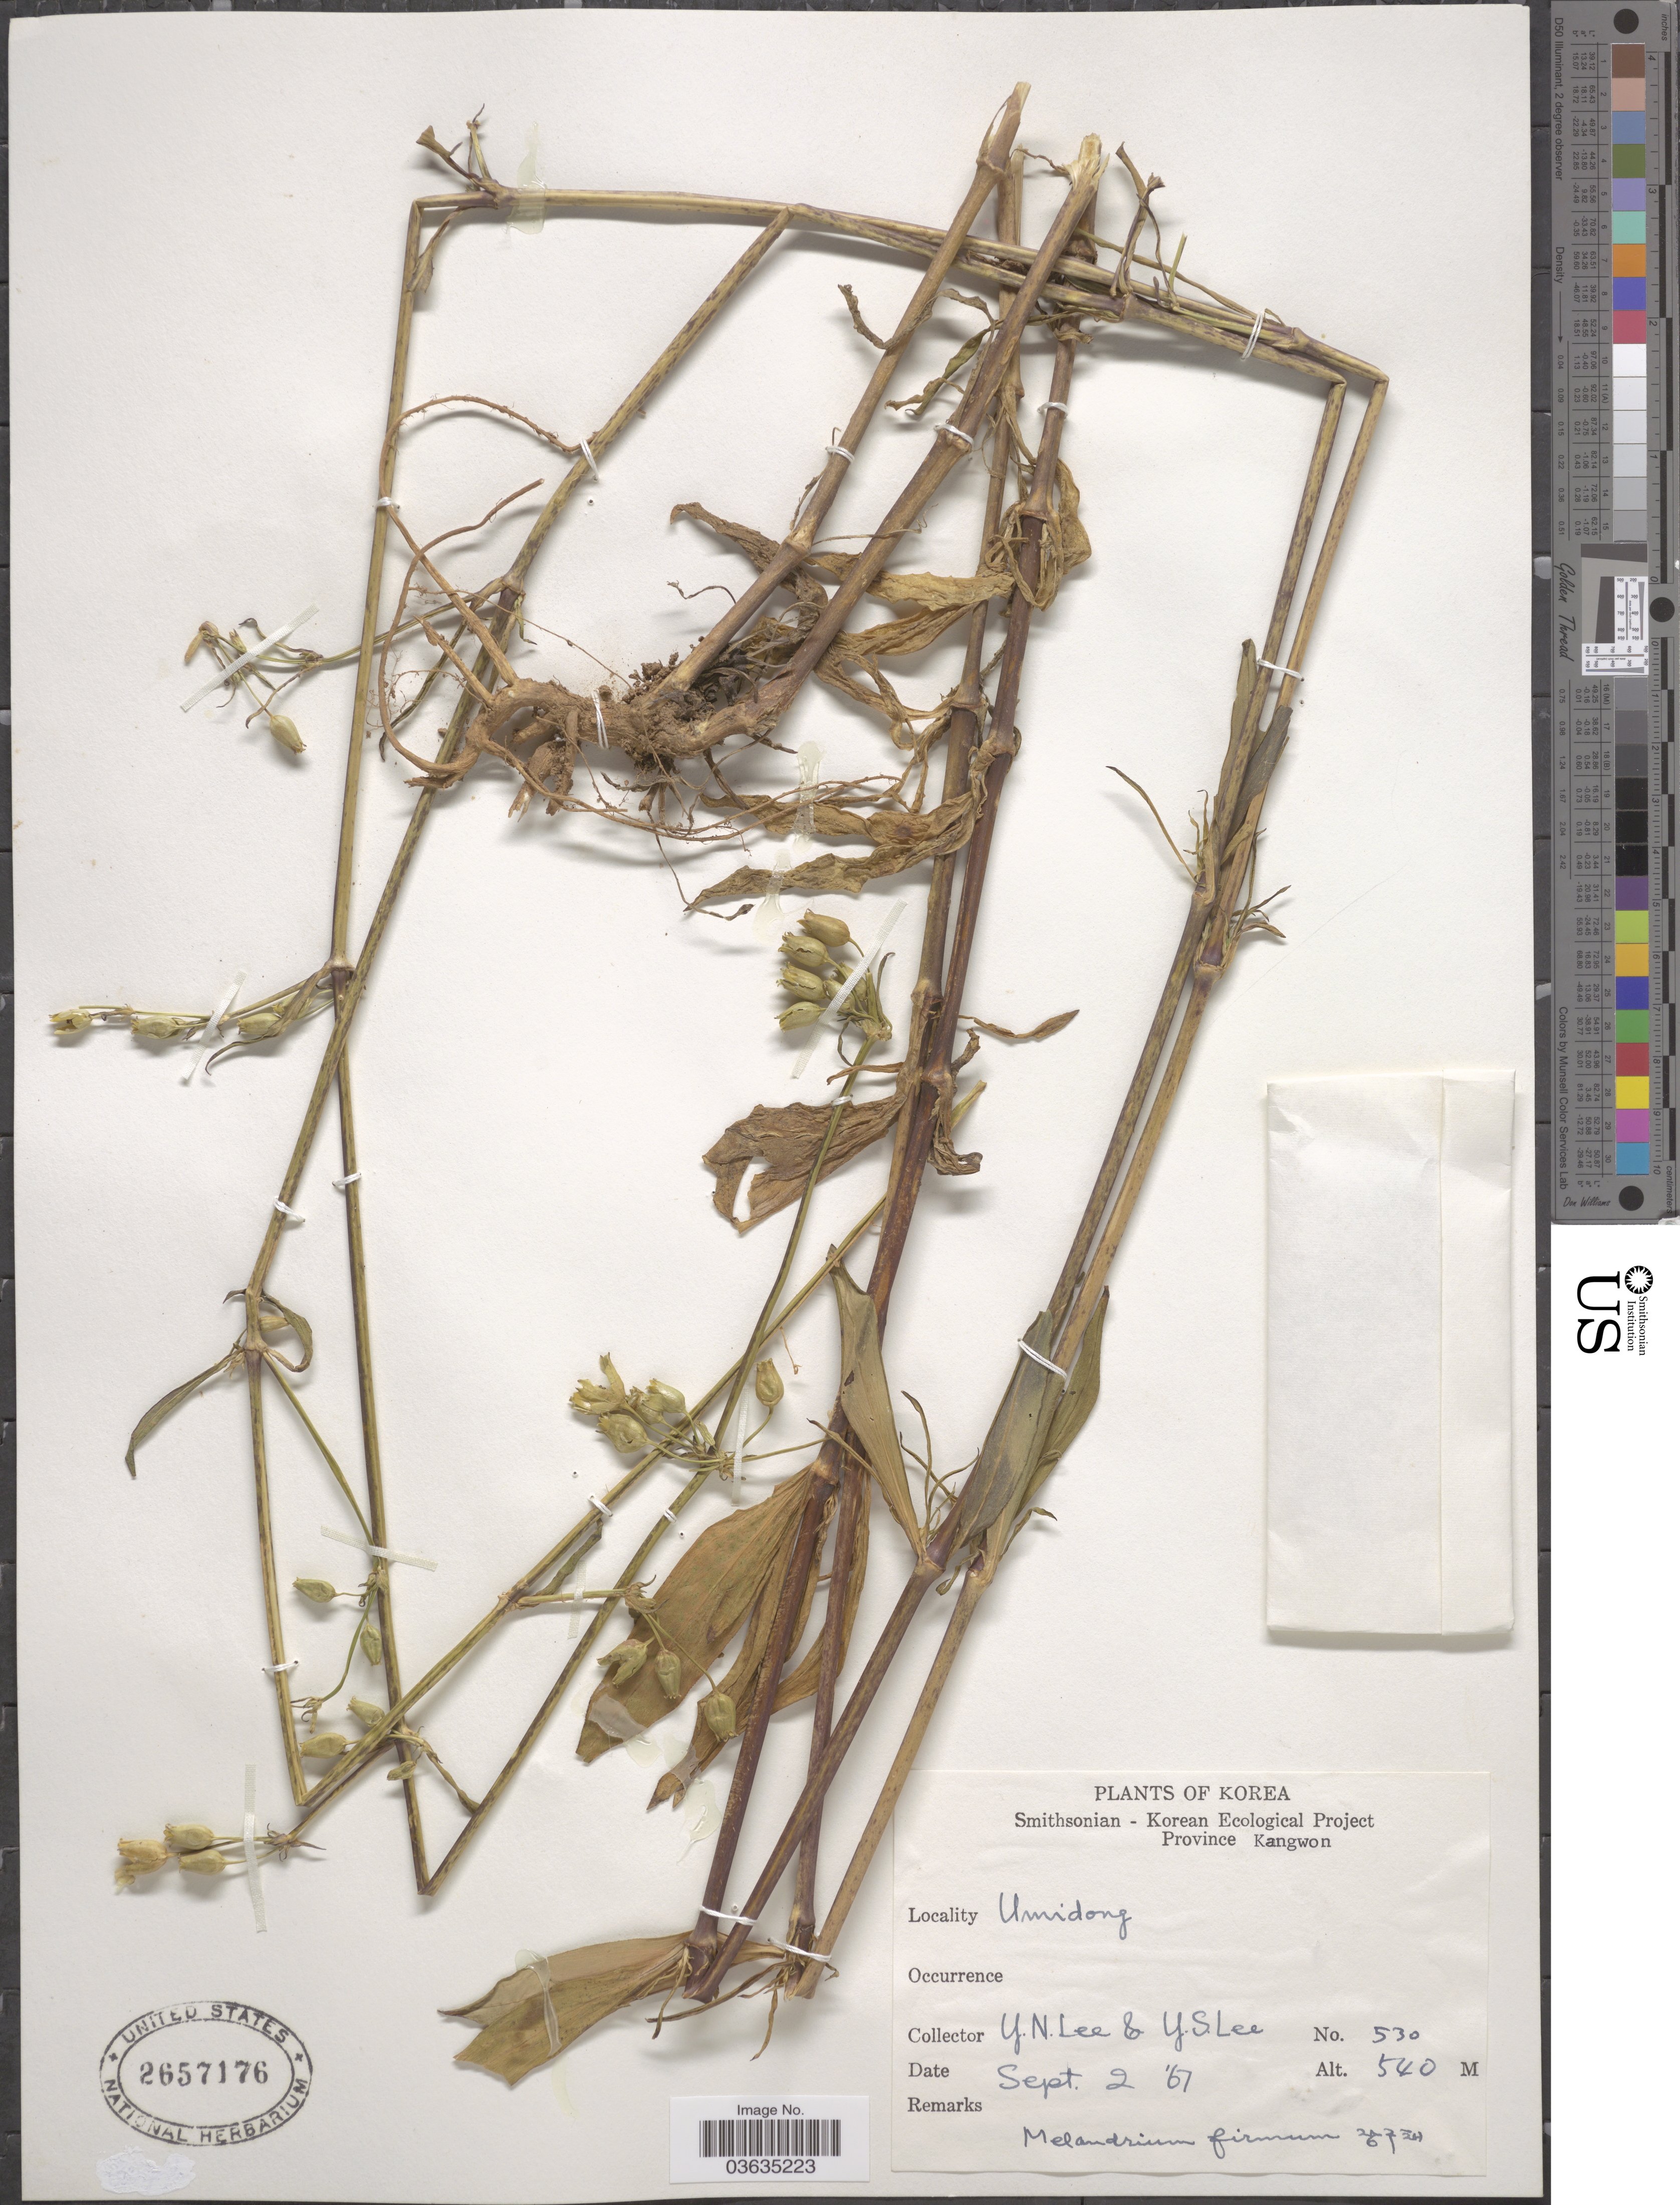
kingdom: Plantae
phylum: Tracheophyta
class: Magnoliopsida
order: Caryophyllales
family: Caryophyllaceae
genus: Silene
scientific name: Silene firma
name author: Siebold & Zucc.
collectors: Y. N. Lee & Y. S. Lee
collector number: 530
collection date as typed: Transcribed d/m/y: 2/9/67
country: North Korea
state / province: Kangwon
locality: Umidong.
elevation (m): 540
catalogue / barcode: US 2657176